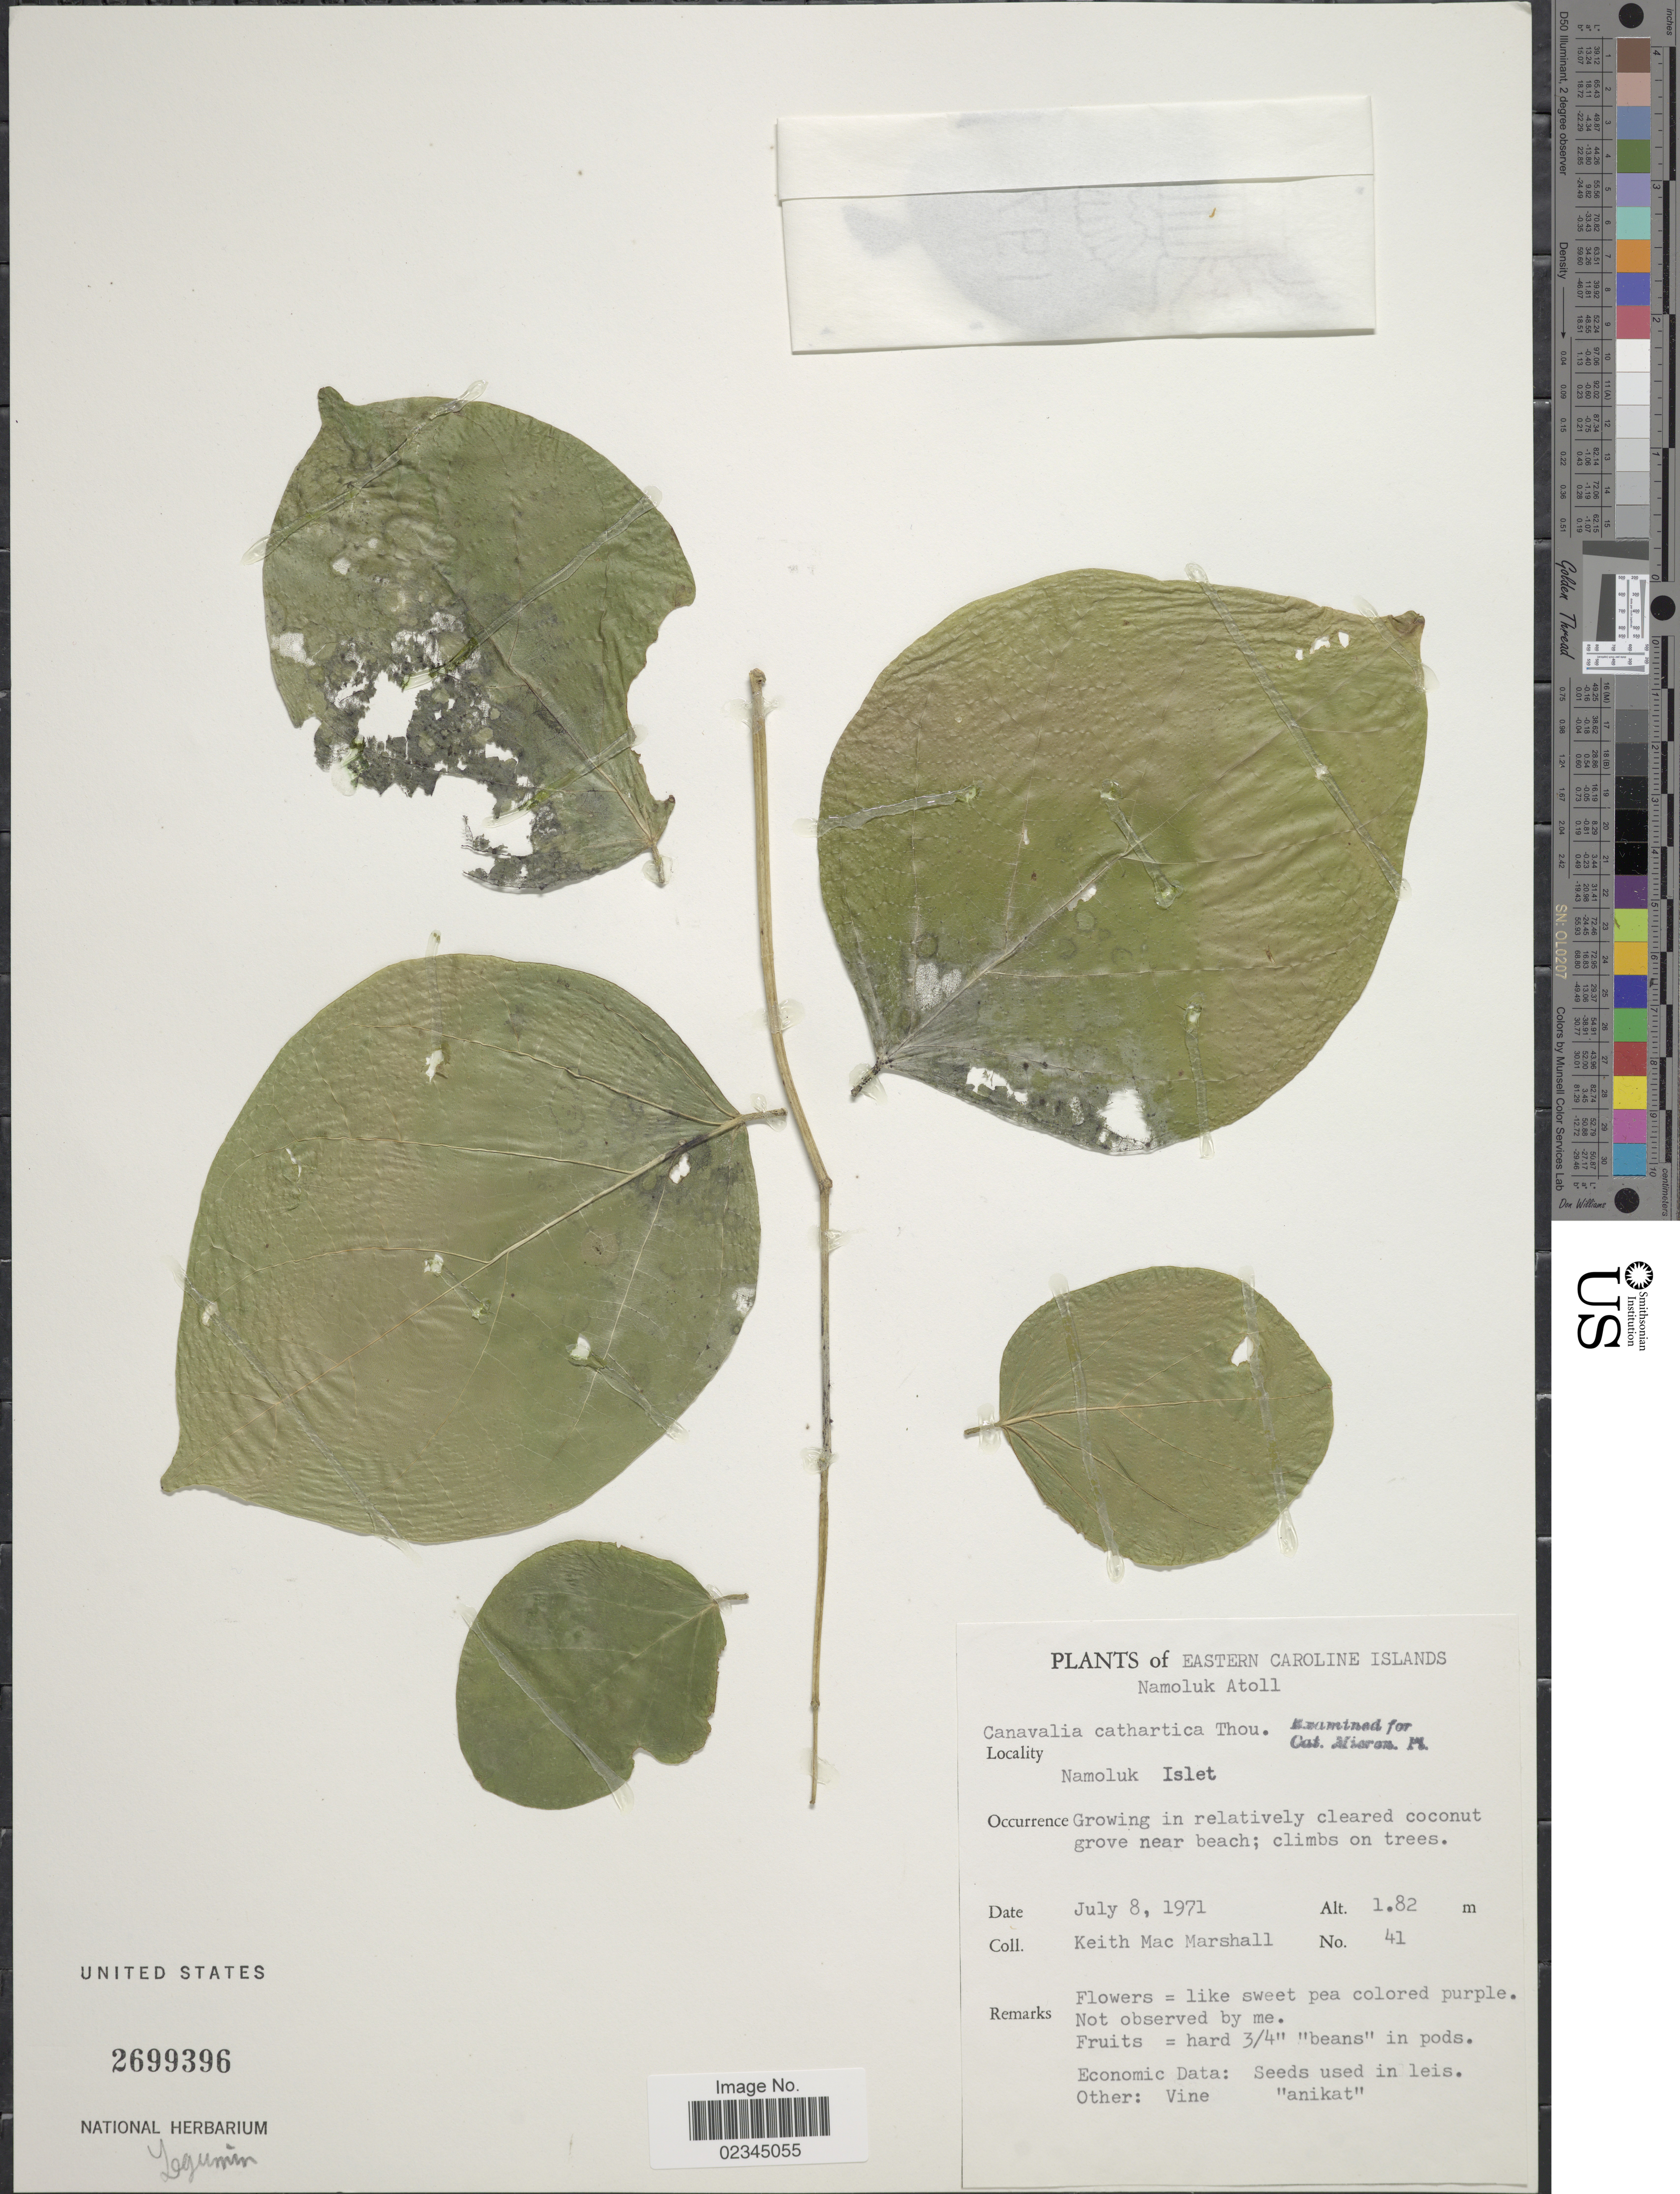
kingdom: Plantae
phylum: Tracheophyta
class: Magnoliopsida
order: Fabales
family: Fabaceae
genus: Canavalia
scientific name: Canavalia cathartica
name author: Thouars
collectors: K. M. Marshall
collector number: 41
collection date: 1971-07-08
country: Micronesia, Federated States of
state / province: Truk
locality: Namoluk Islet. Eastern Caroline Islands.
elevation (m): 182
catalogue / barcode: US 2699396